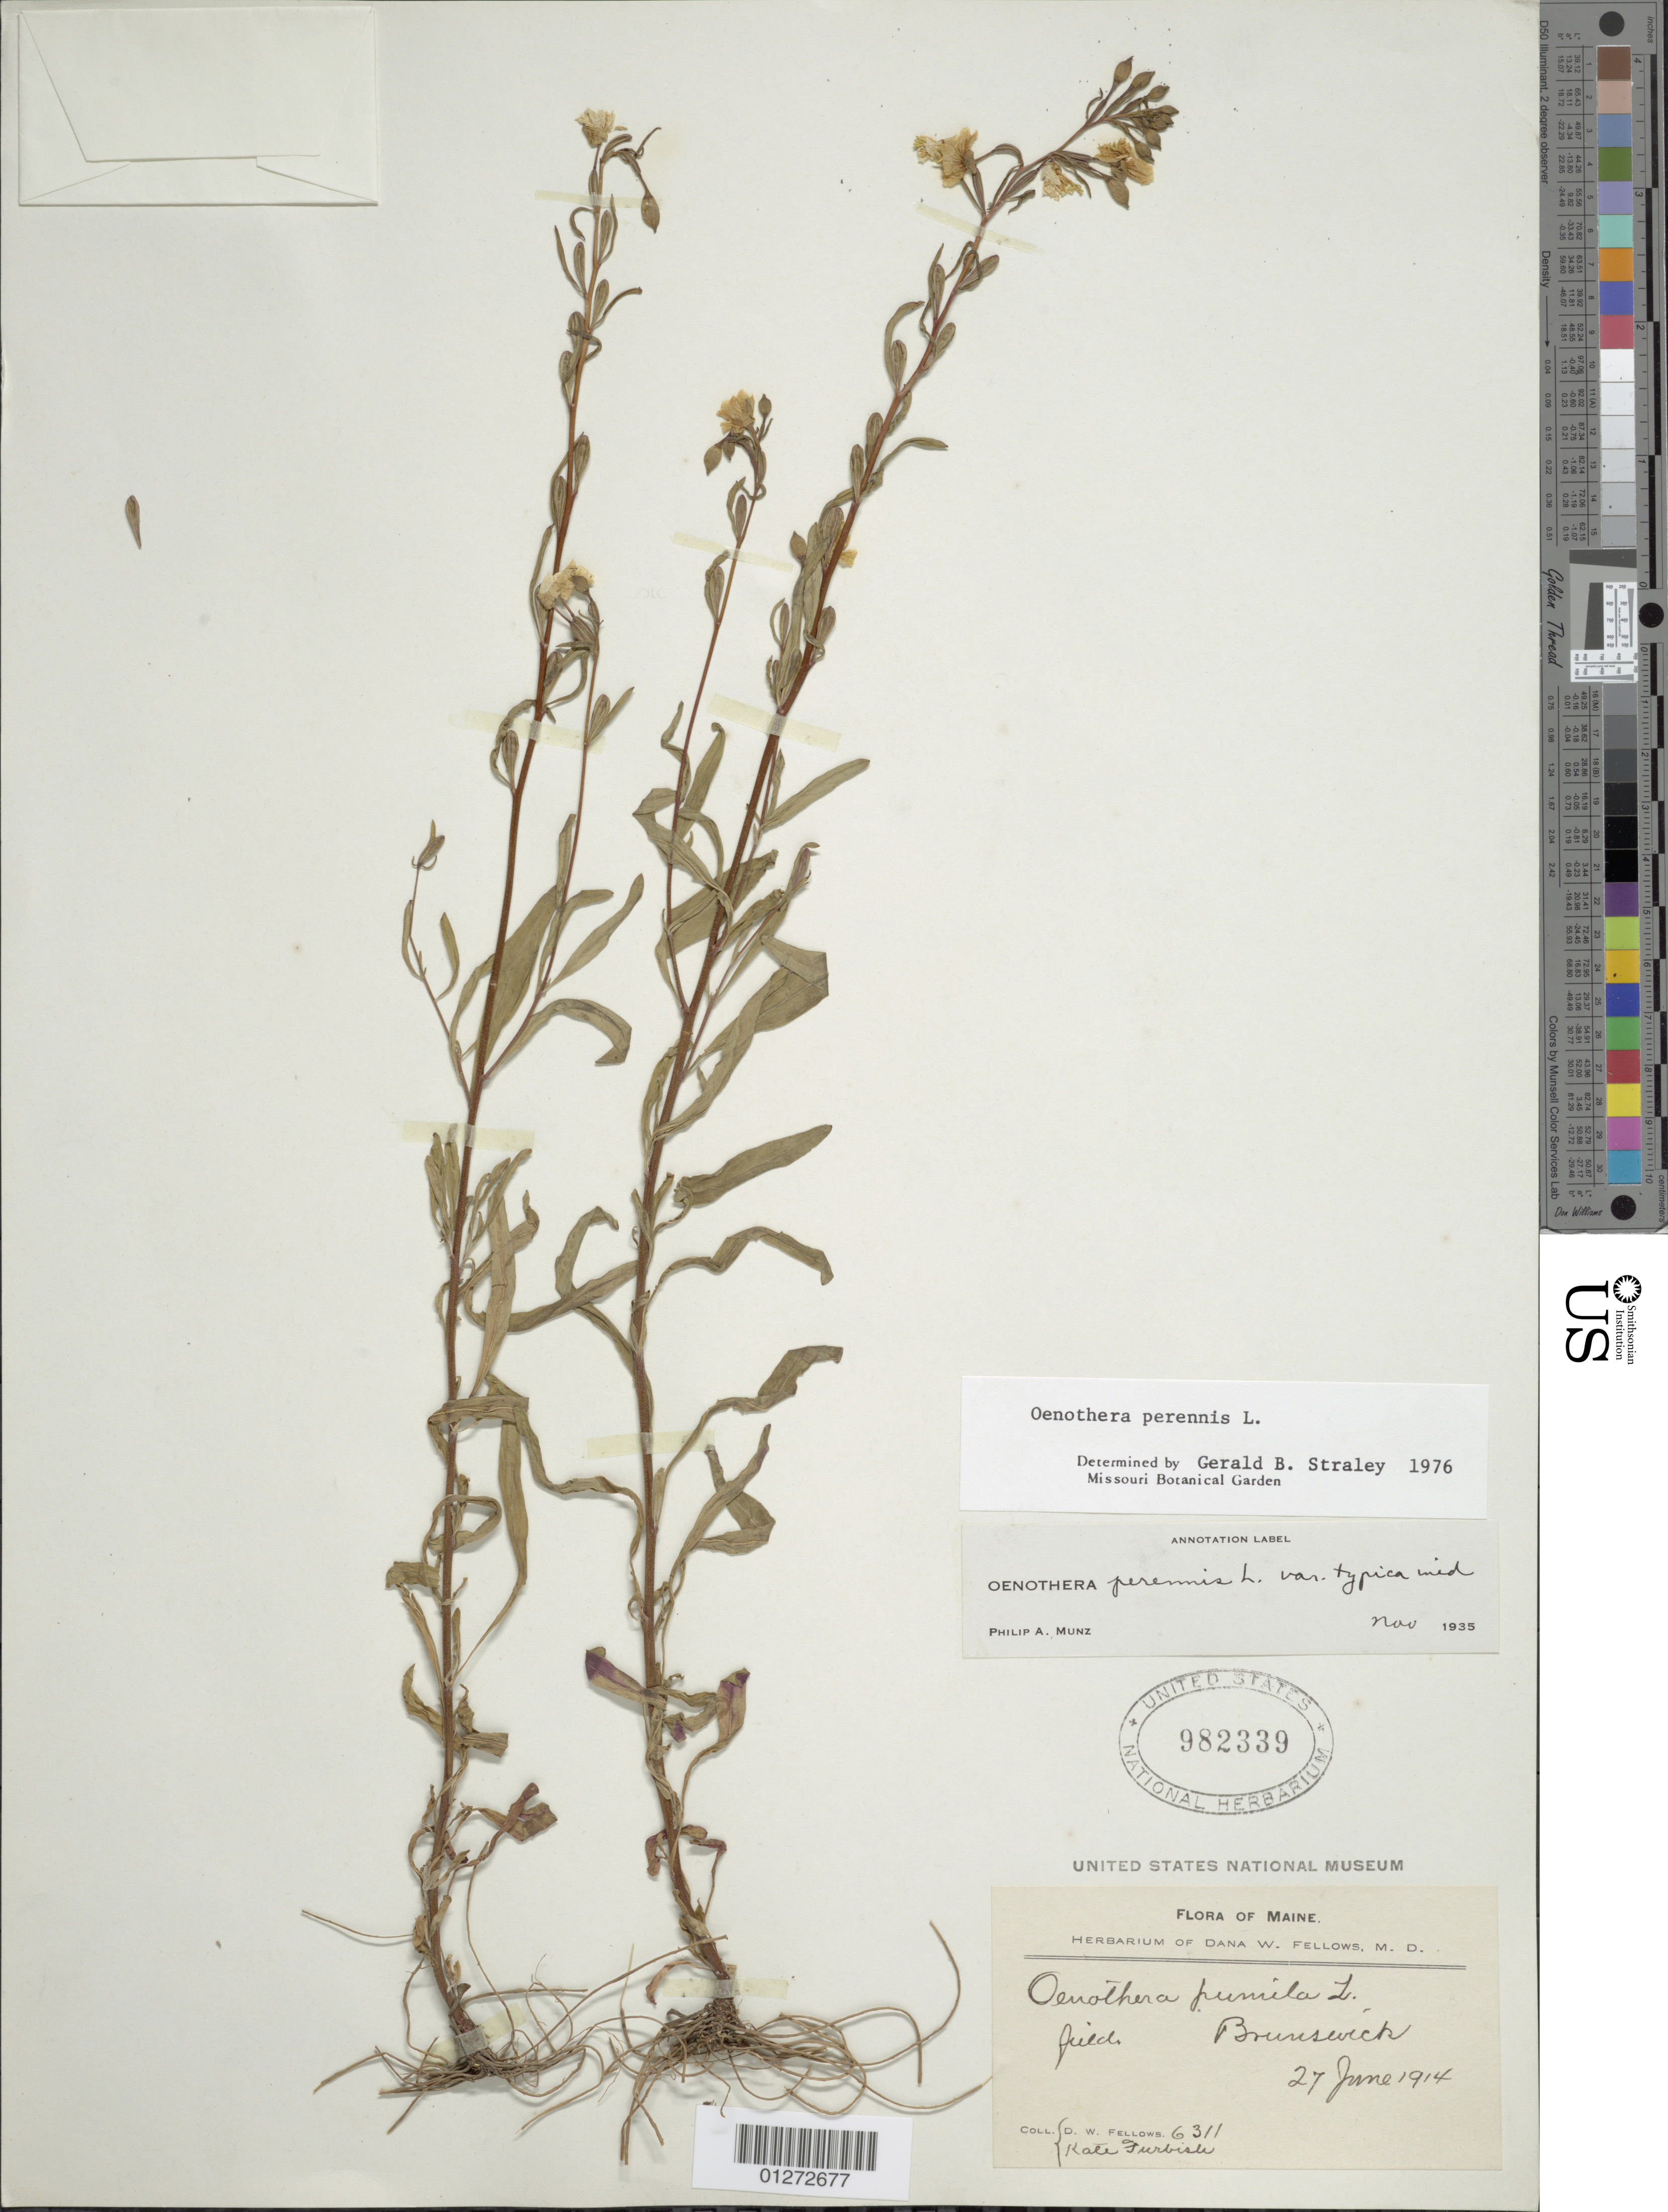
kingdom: Plantae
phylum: Tracheophyta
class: Magnoliopsida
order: Myrtales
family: Onagraceae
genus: Oenothera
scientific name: Oenothera perennis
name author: L.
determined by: Straley, G. B.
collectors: D. W. Fellows & K. Furbish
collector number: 6311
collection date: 1914-06-27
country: United States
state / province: Maine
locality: Brunswick.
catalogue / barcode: US 982339